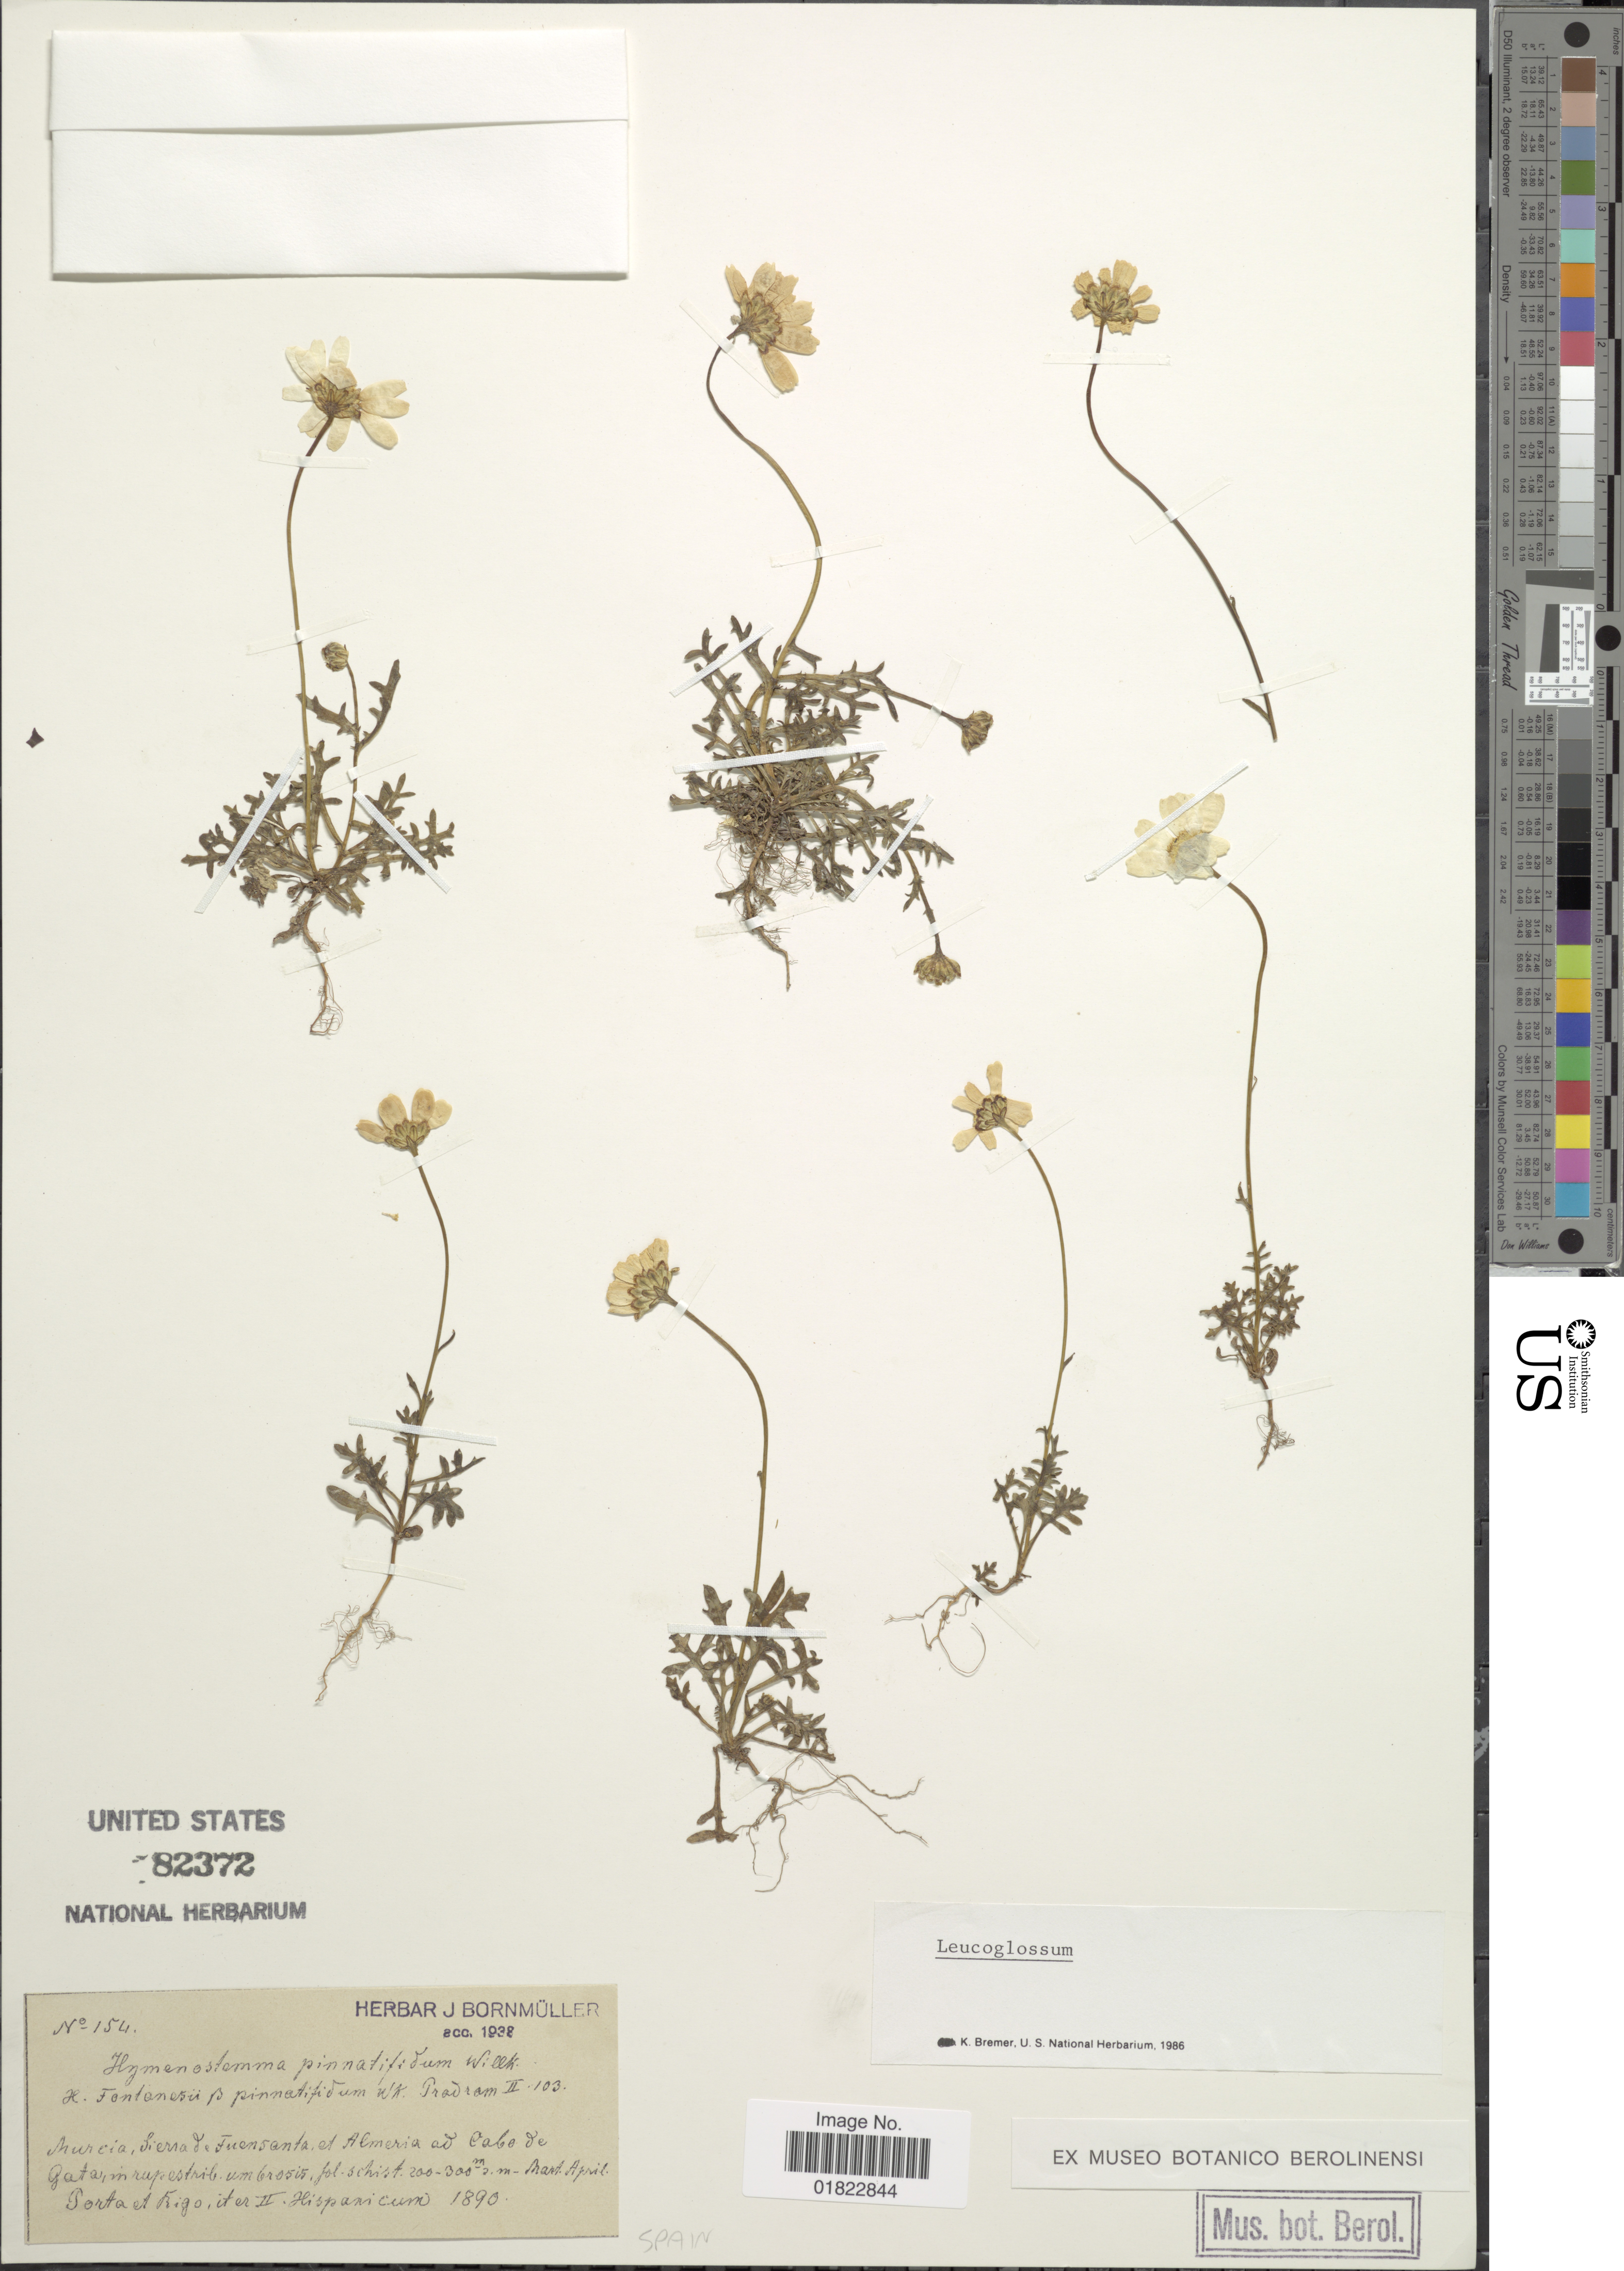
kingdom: Plantae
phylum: Tracheophyta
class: Magnoliopsida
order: Asterales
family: Asteraceae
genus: Leucoglossum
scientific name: Leucoglossum paludosum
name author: (Poir.) B.H. Wilcox et al.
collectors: Porta & -- Rigo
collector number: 154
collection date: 1890-03/1890-04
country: Spain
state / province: Murcia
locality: Murica,Sierra de Fuensanta et Almeria as Cabo de Gata, in rupestrib. umbrosis.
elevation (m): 200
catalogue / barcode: US 82372